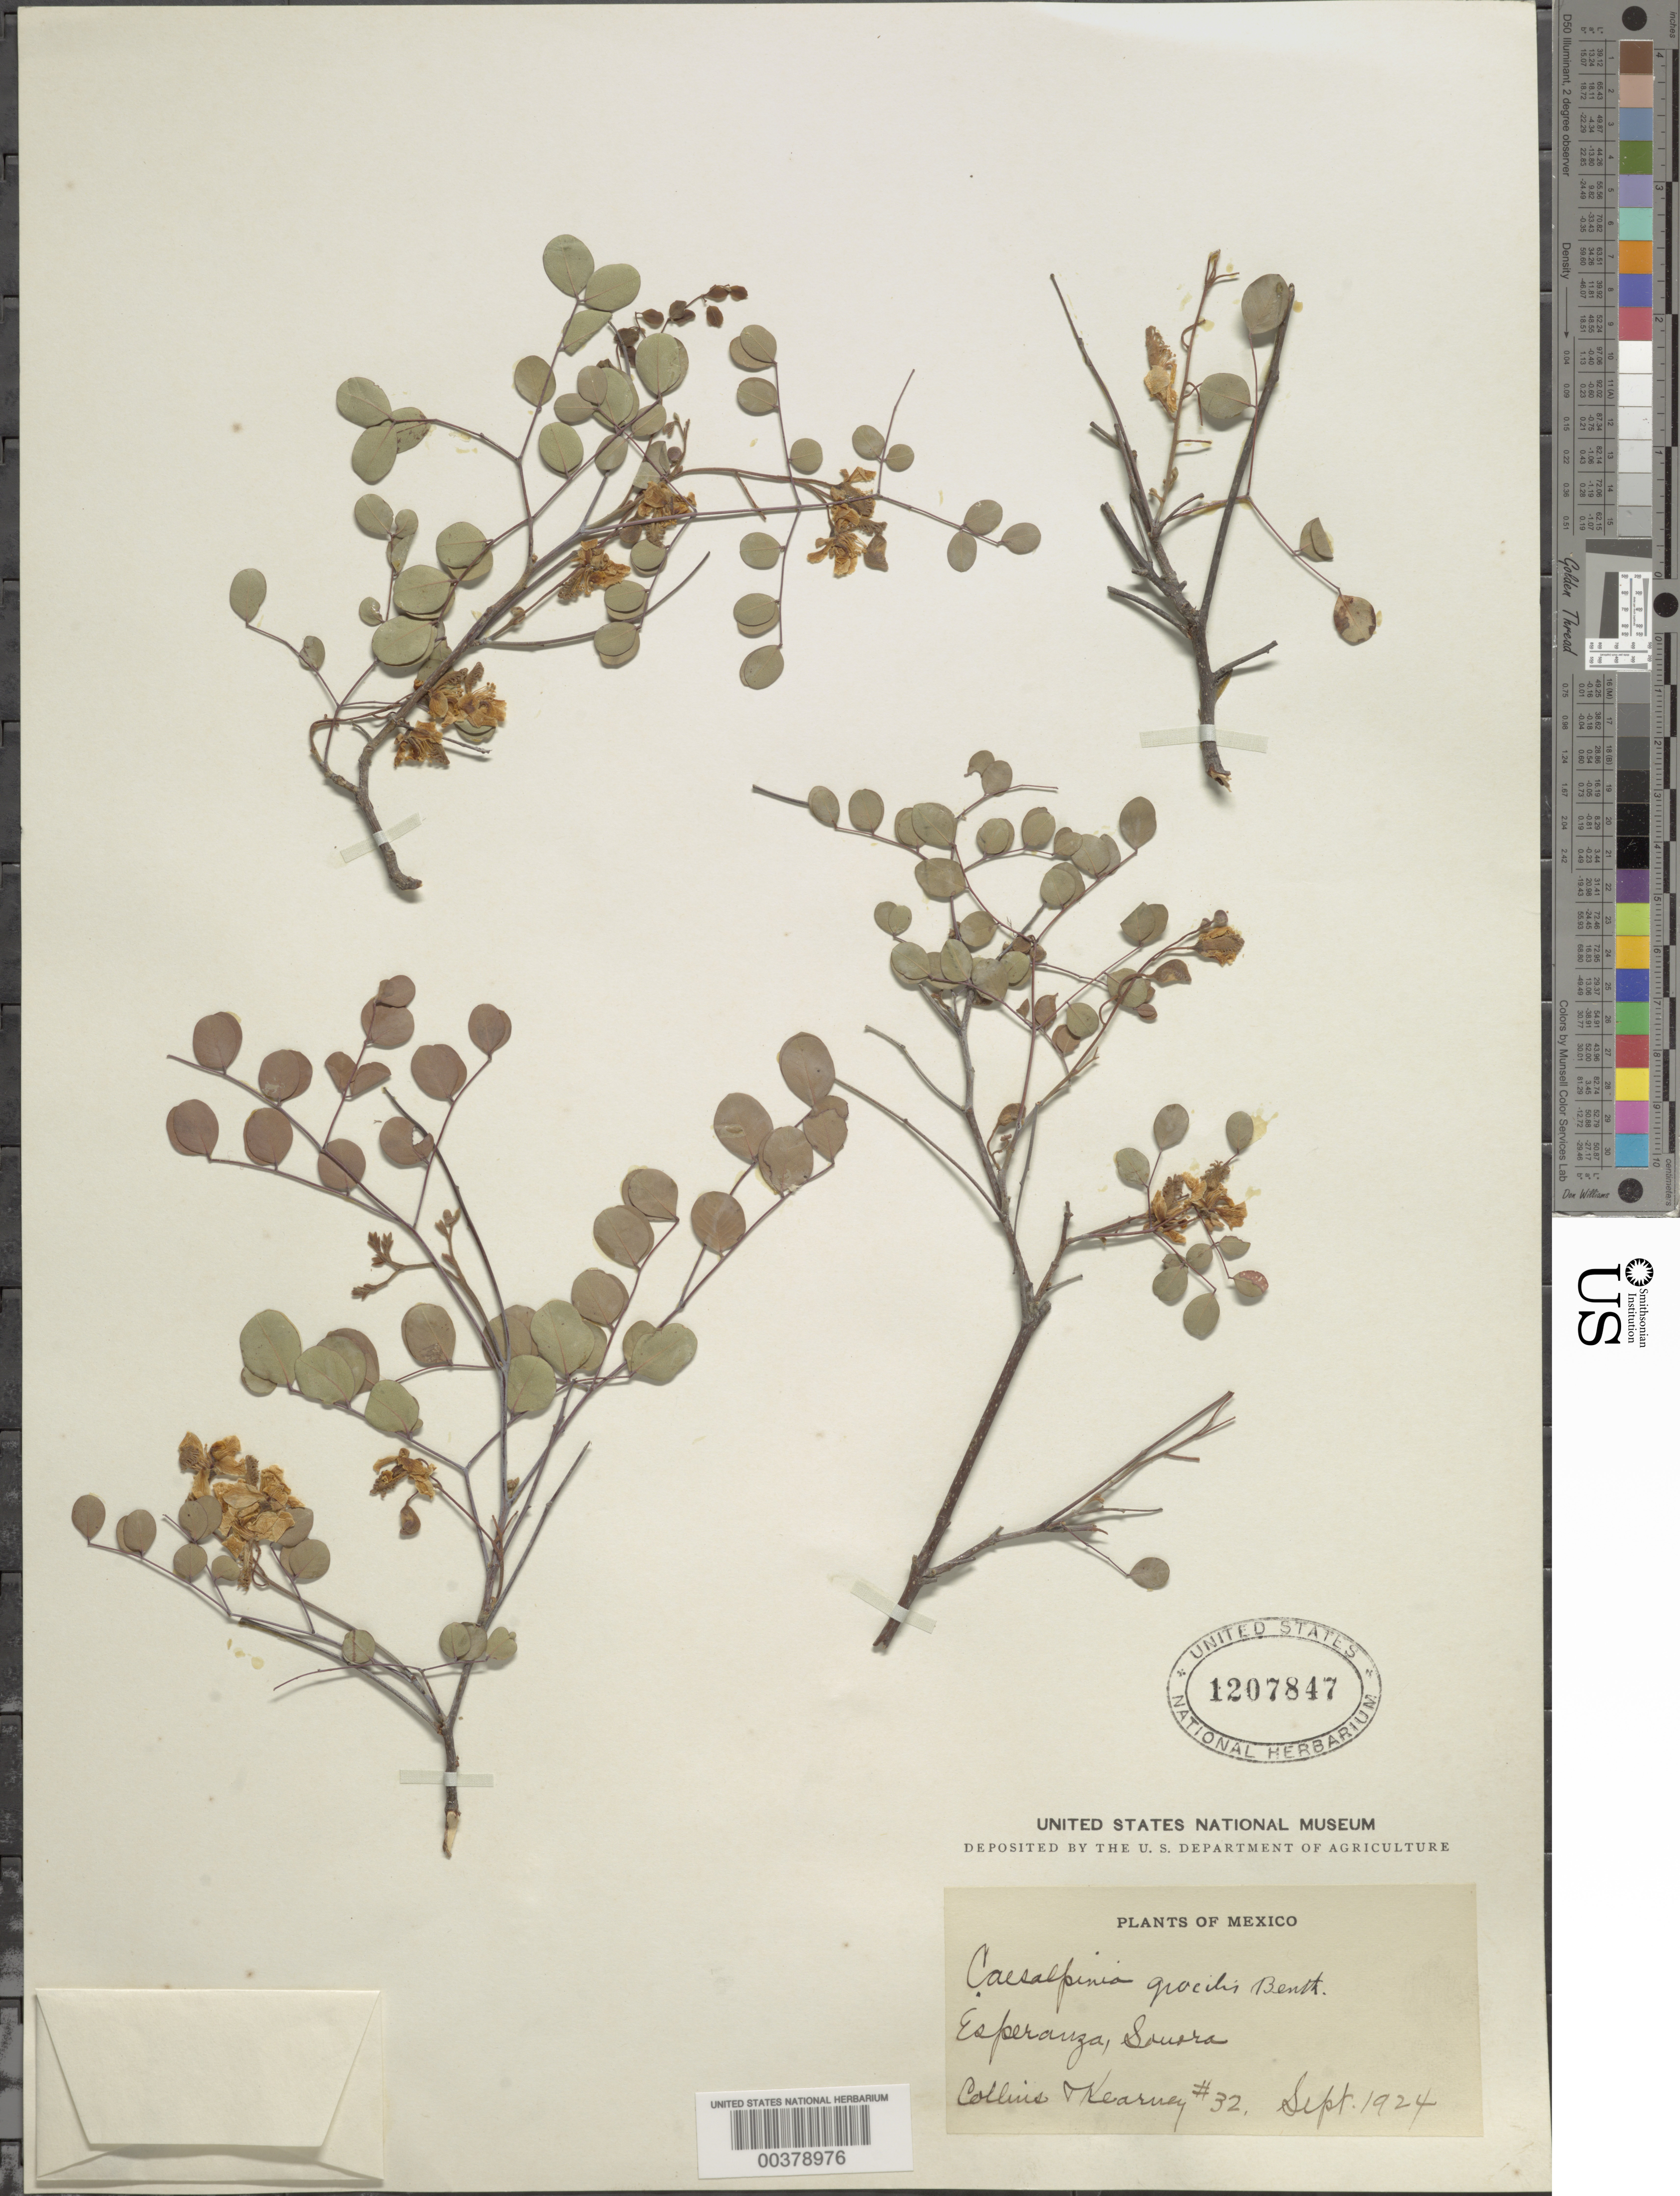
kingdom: Plantae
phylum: Tracheophyta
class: Magnoliopsida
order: Fabales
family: Fabaceae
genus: Coulteria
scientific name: Coulteria pumila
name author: (Britton & Rose) Sotuyo & G.P. Lewis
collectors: G. Collins & T. H. Kearney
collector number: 32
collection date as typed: Sep 1924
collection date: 1924-09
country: Mexico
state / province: Sonora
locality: Esperanza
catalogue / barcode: US 1207847